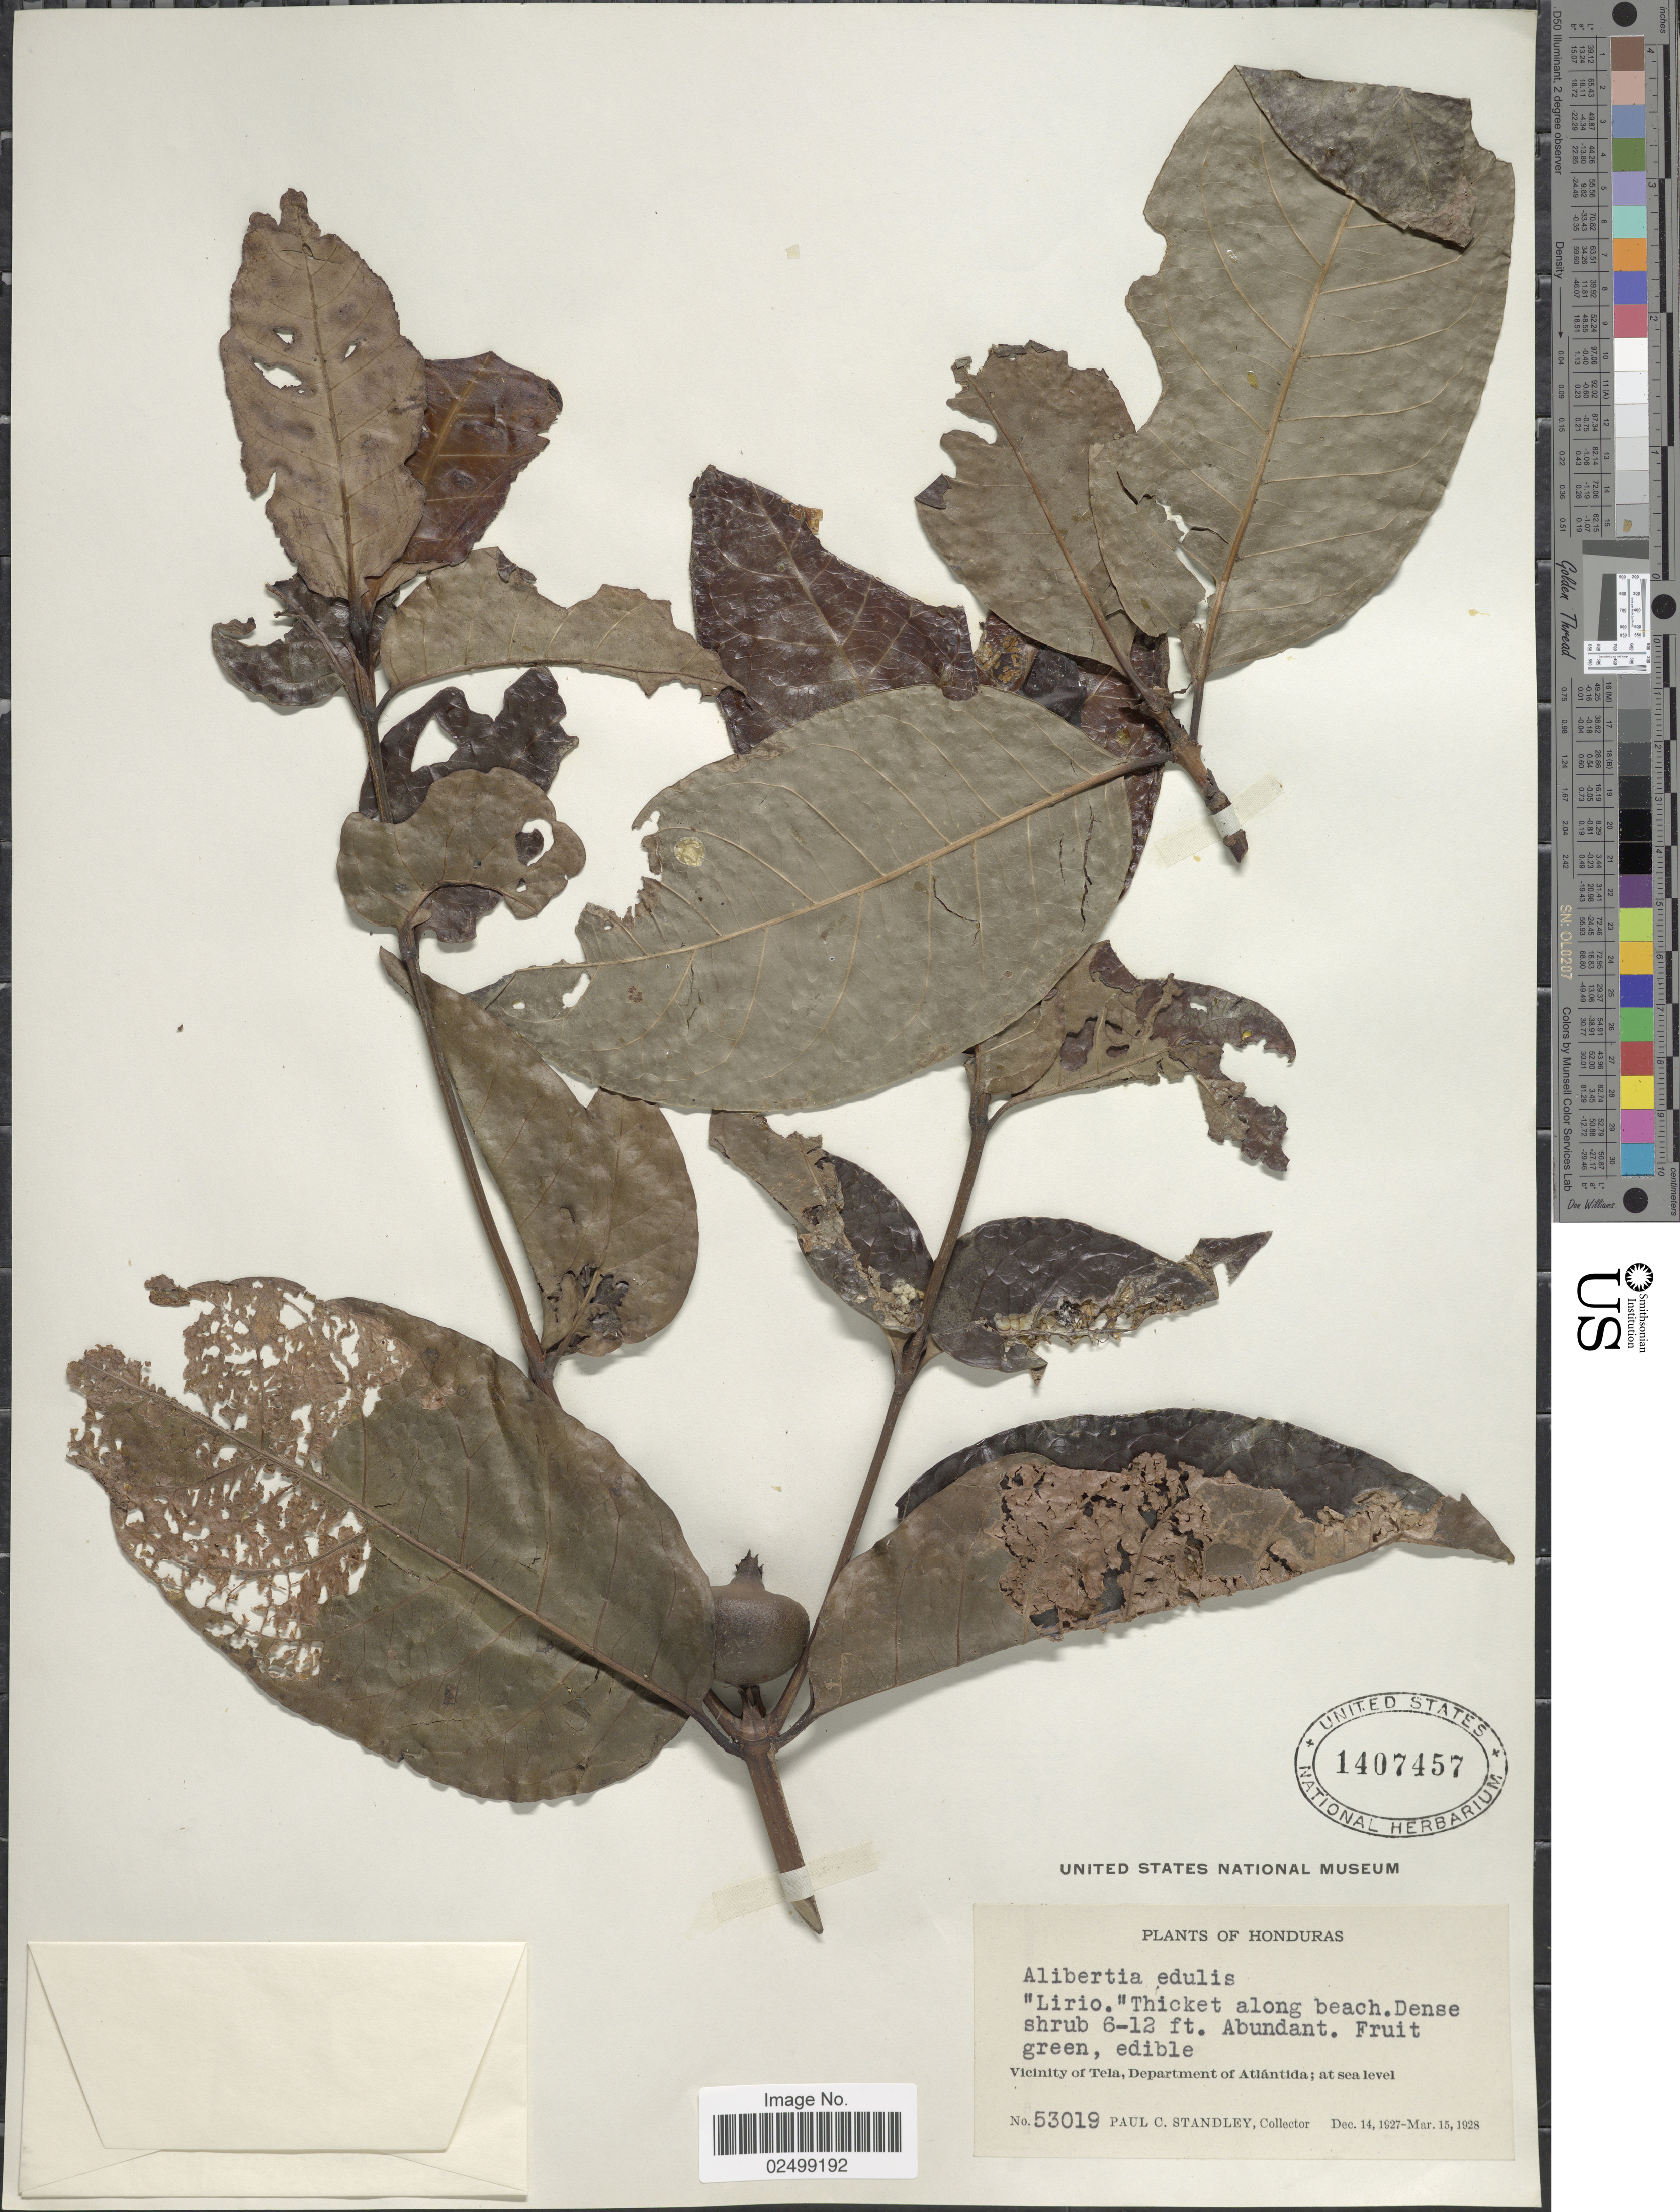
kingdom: Plantae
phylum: Tracheophyta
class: Magnoliopsida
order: Gentianales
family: Rubiaceae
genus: Alibertia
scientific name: Alibertia edulis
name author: (Rich.) A. Rich. ex DC.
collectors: P. C. Standley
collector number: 53019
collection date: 1927-12-14/1928-03-15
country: Honduras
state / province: Atlántida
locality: Thicket along beach, Vicinity of Tela, Department of Atlántida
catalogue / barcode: US 1407457